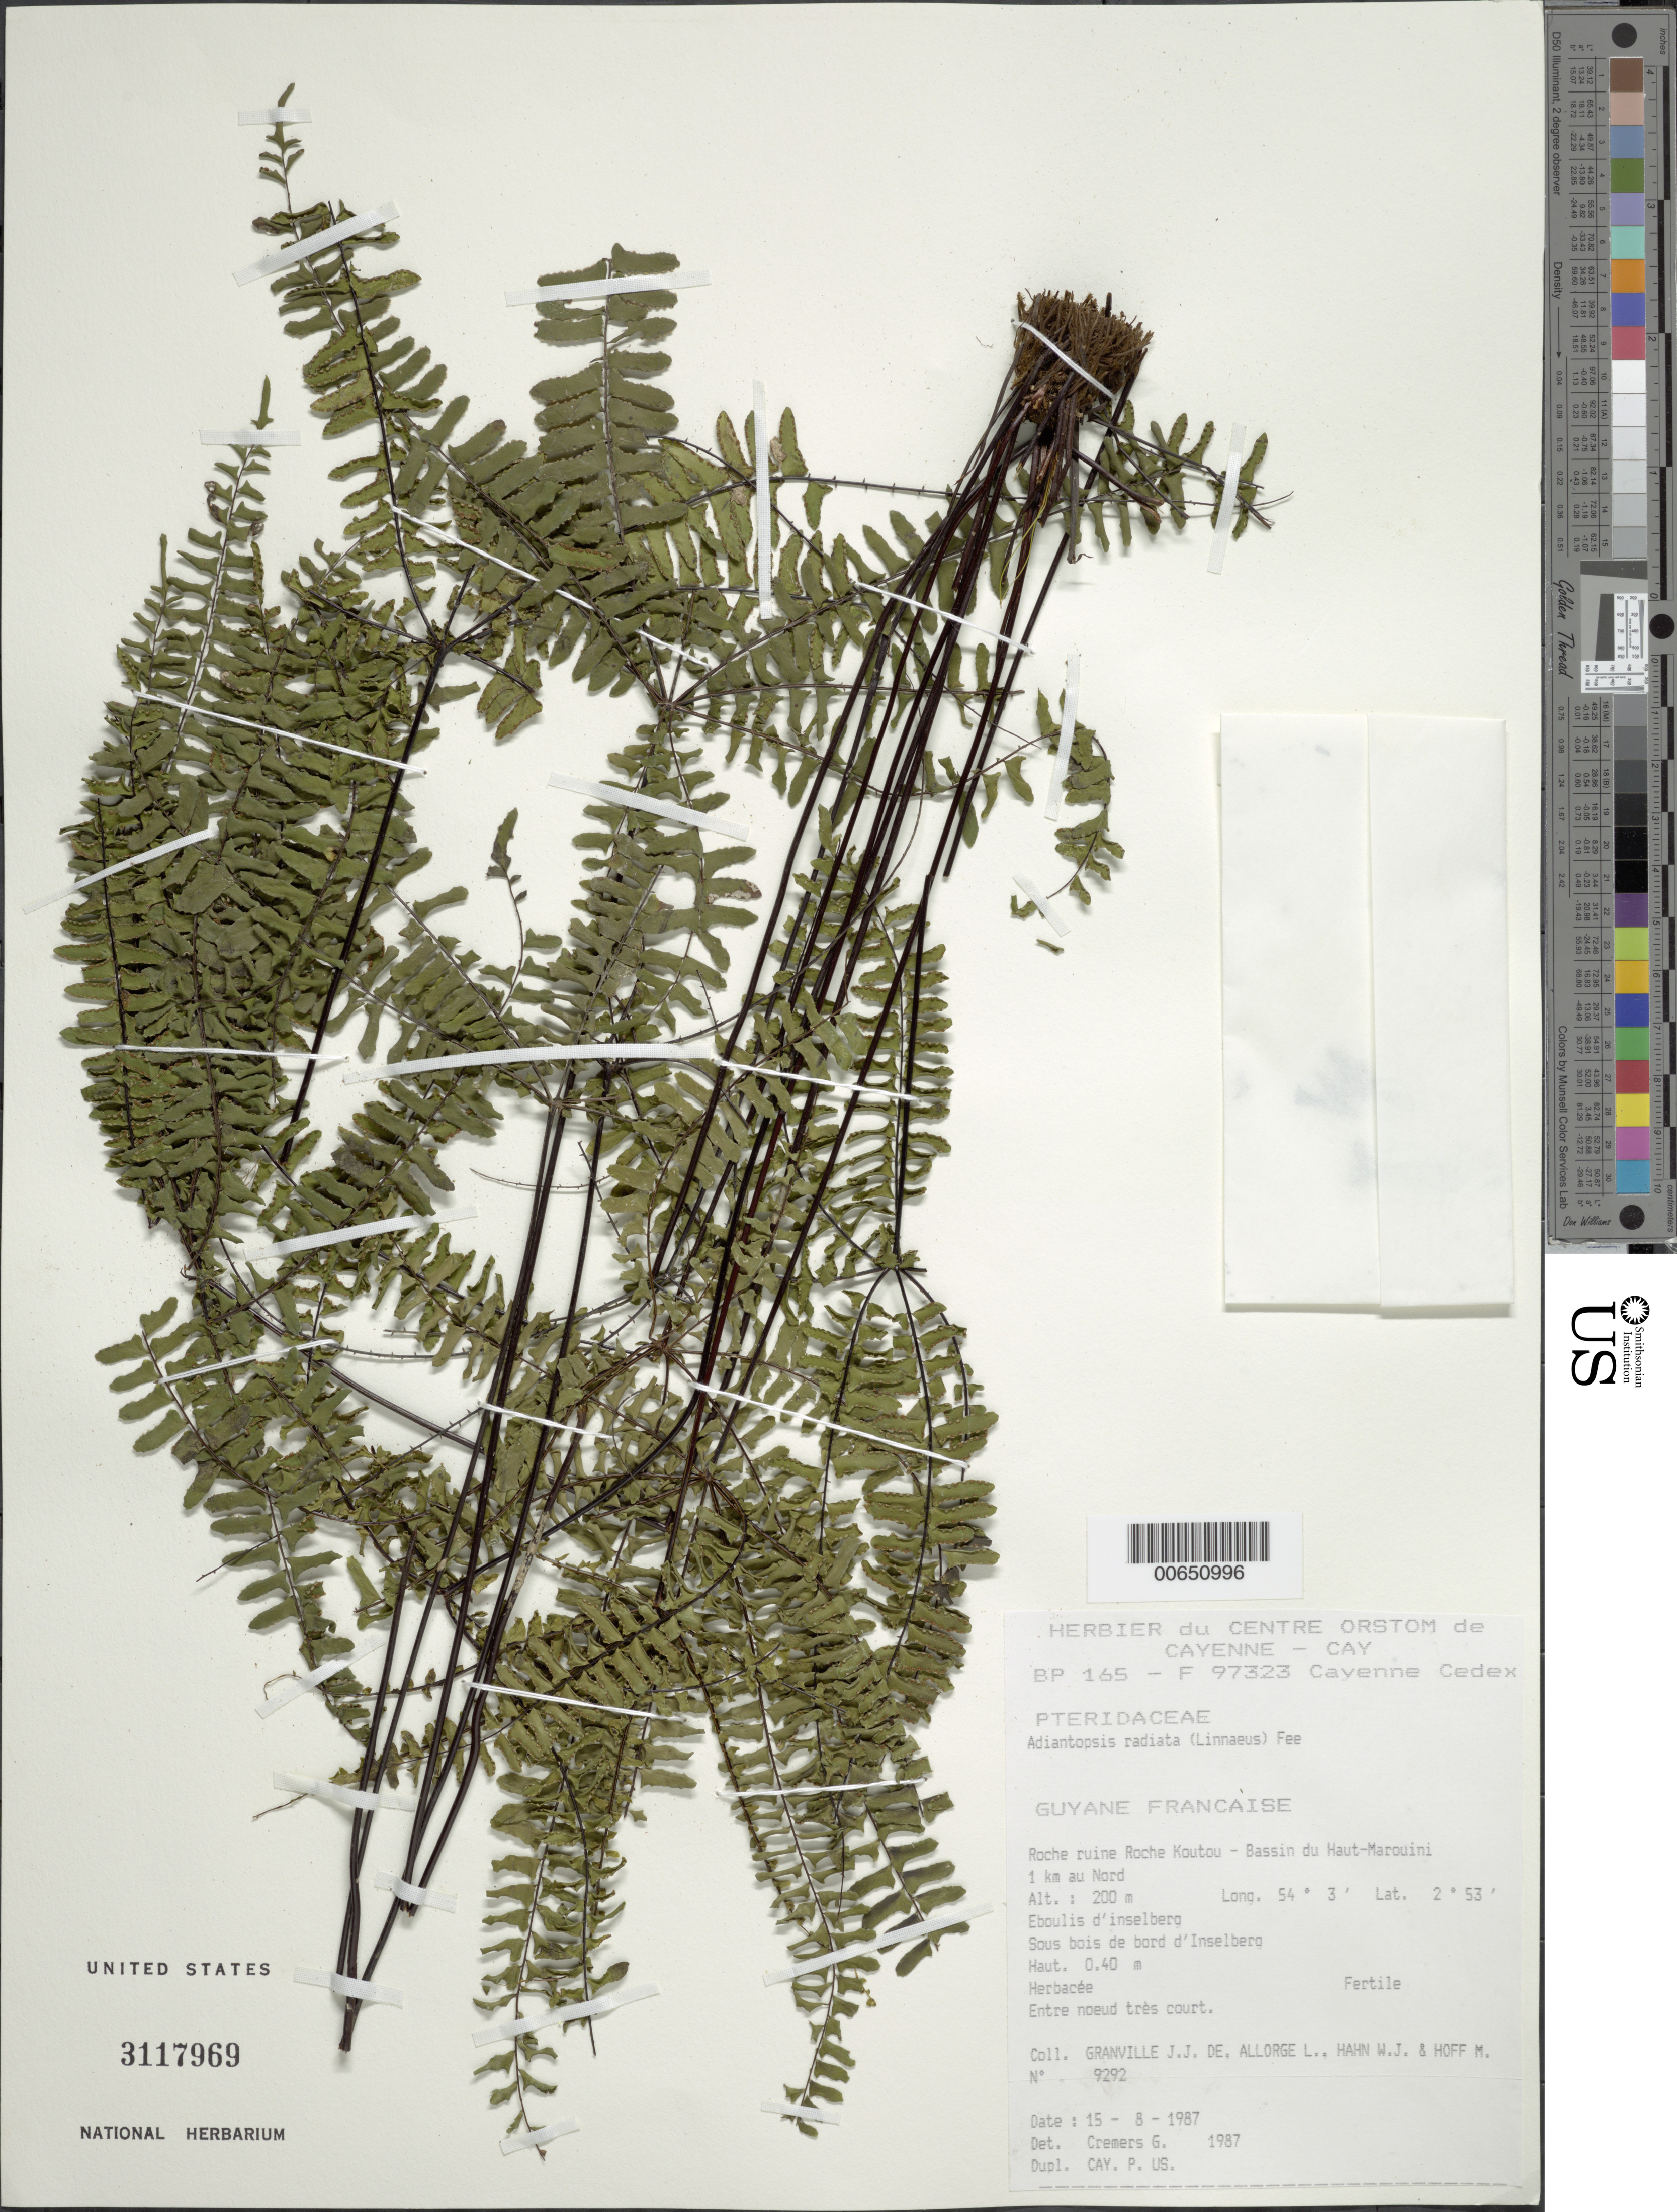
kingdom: Plantae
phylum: Tracheophyta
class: Polypodiopsida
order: Polypodiales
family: Pteridaceae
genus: Adiantopsis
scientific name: Adiantopsis radiata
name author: (L.) Fée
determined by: Cremers, Georges A.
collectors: J.-J. de Granville, L. Allorge, W. J. Hahn & M. Hoff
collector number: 9292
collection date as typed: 15-Aug-87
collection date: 1987-08-15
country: French Guiana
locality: Roche Koutou, Bassin du Haut-Marouini, 1 km au Nord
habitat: Eboulis d'inselberg, sous bois de bord d'inselberg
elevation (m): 200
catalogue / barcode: US 3117969